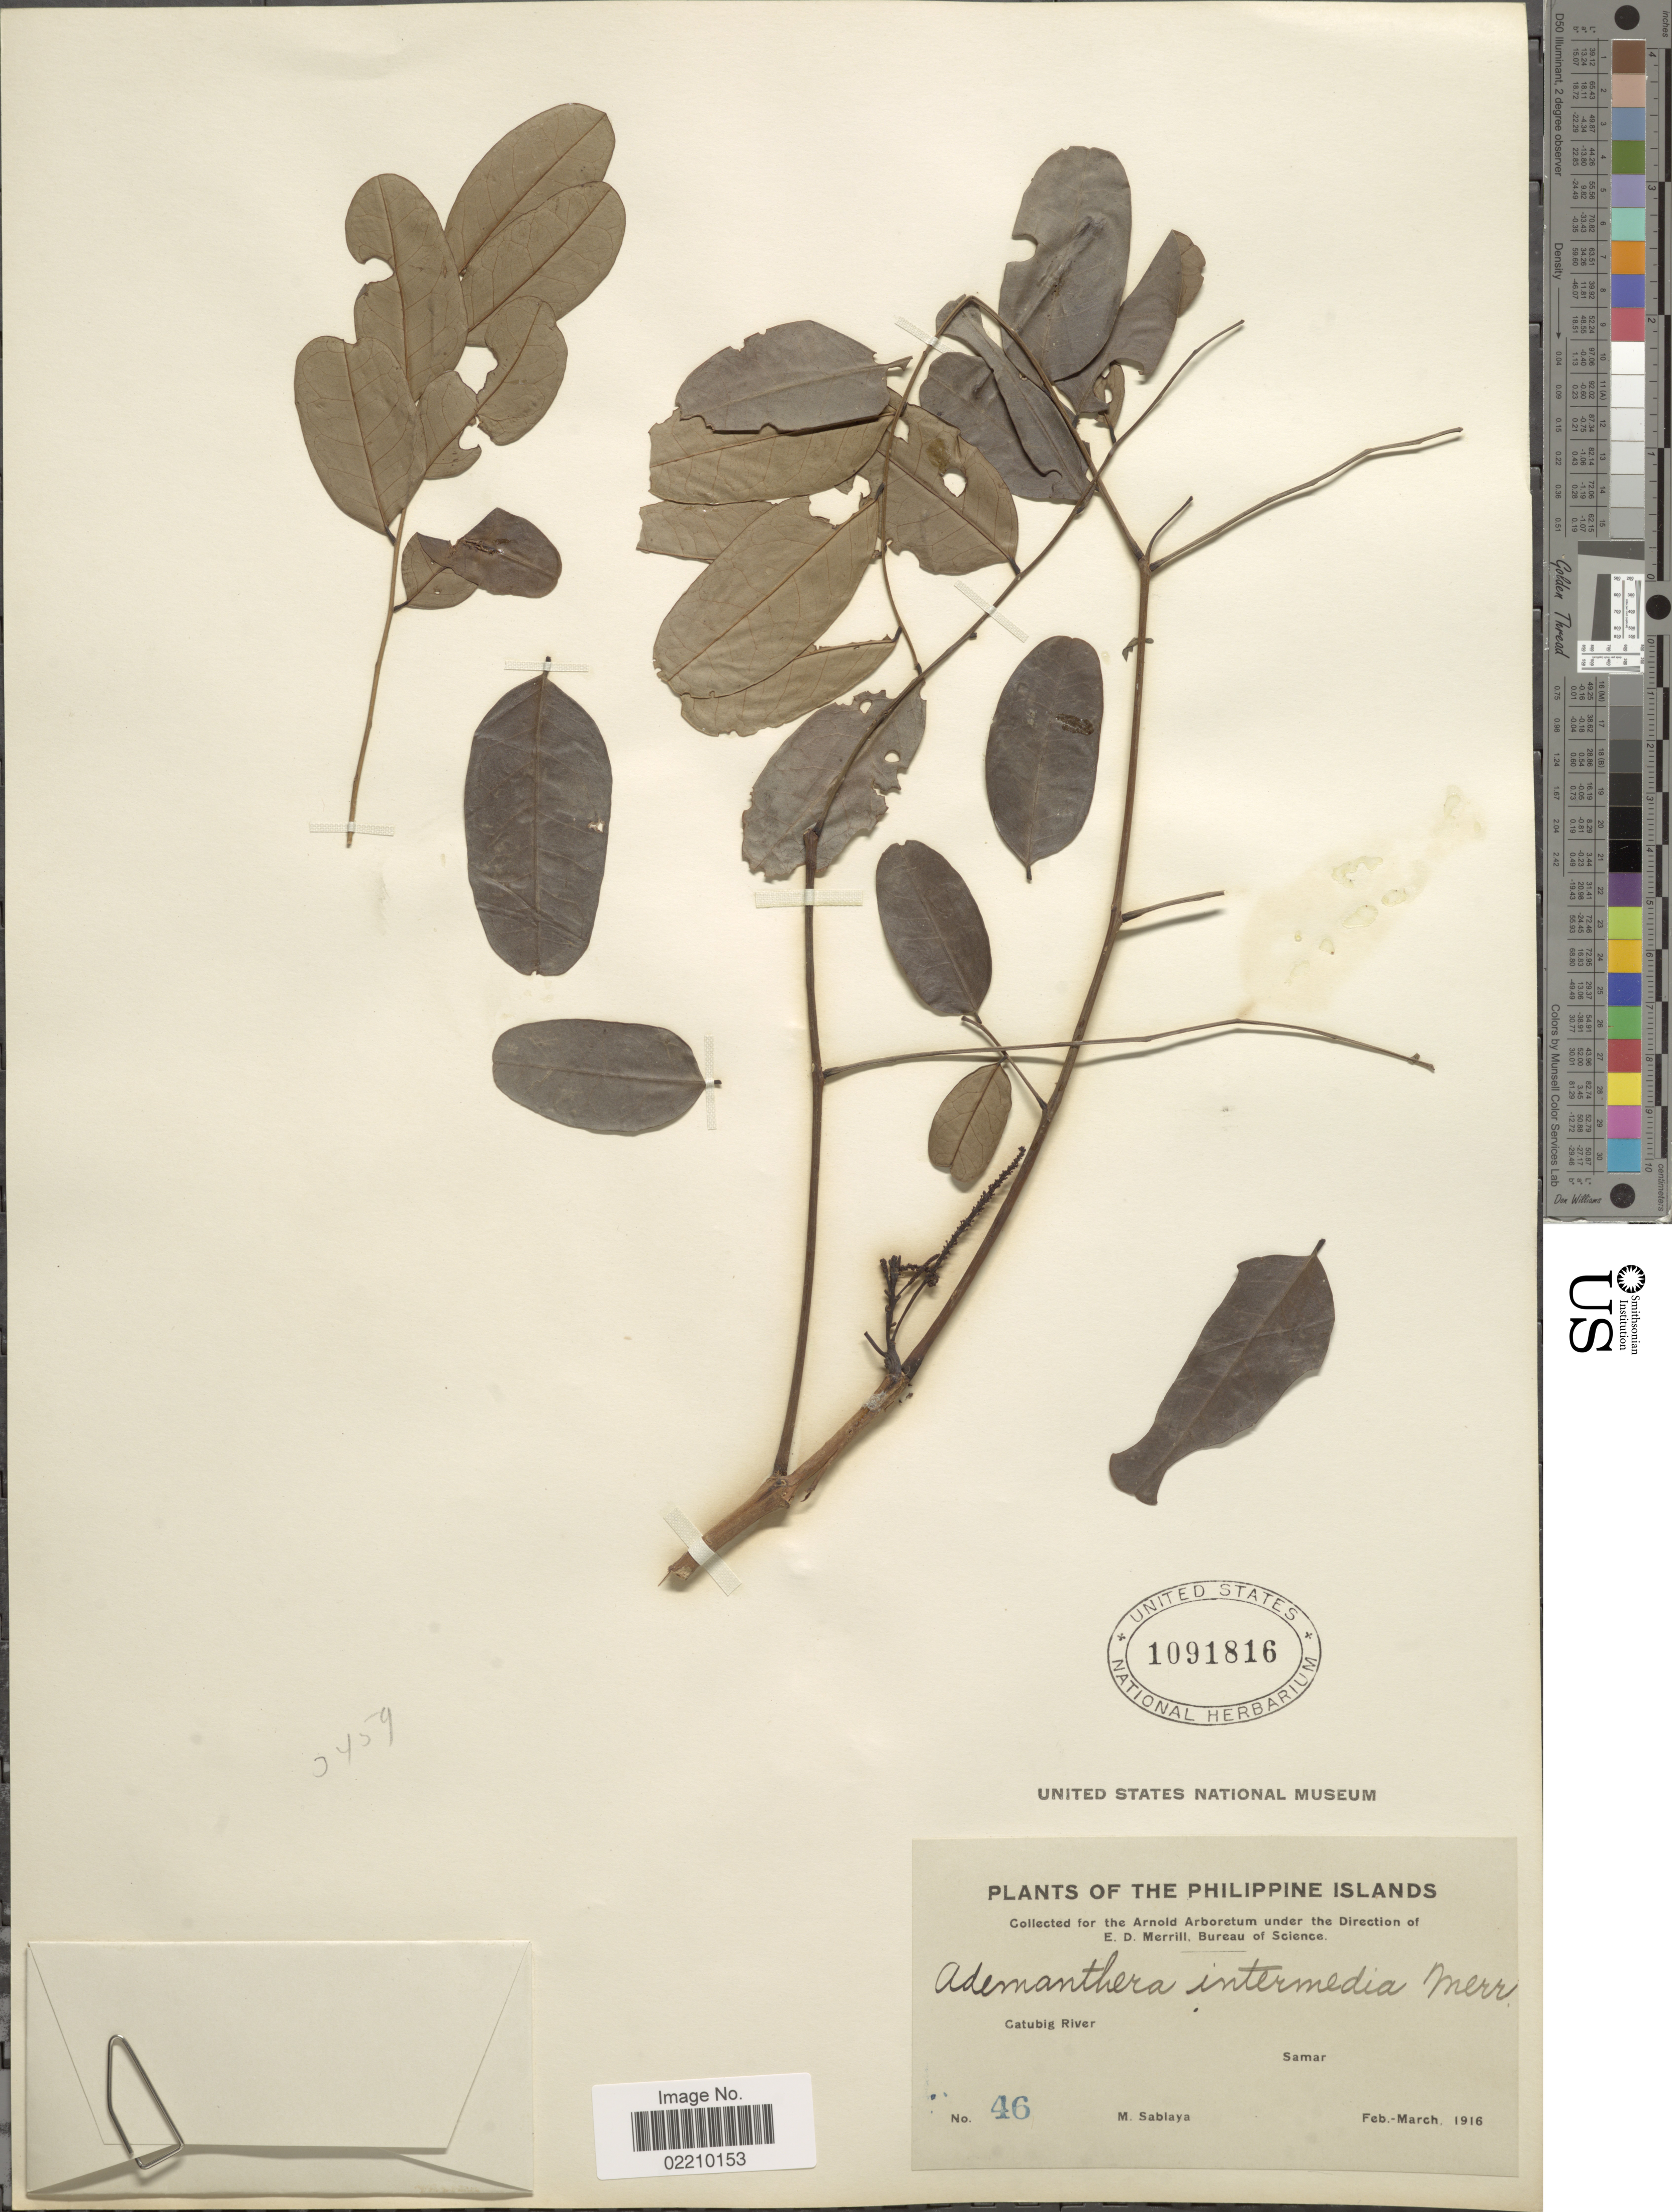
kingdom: Plantae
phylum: Tracheophyta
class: Magnoliopsida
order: Fabales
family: Fabaceae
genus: Adenanthera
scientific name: Adenanthera intermedia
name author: Merr.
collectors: M. Sablaya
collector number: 46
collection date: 1916-02/1916-03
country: Philippines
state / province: Eastern Visayas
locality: Catubig River, Samar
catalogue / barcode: US 1091816